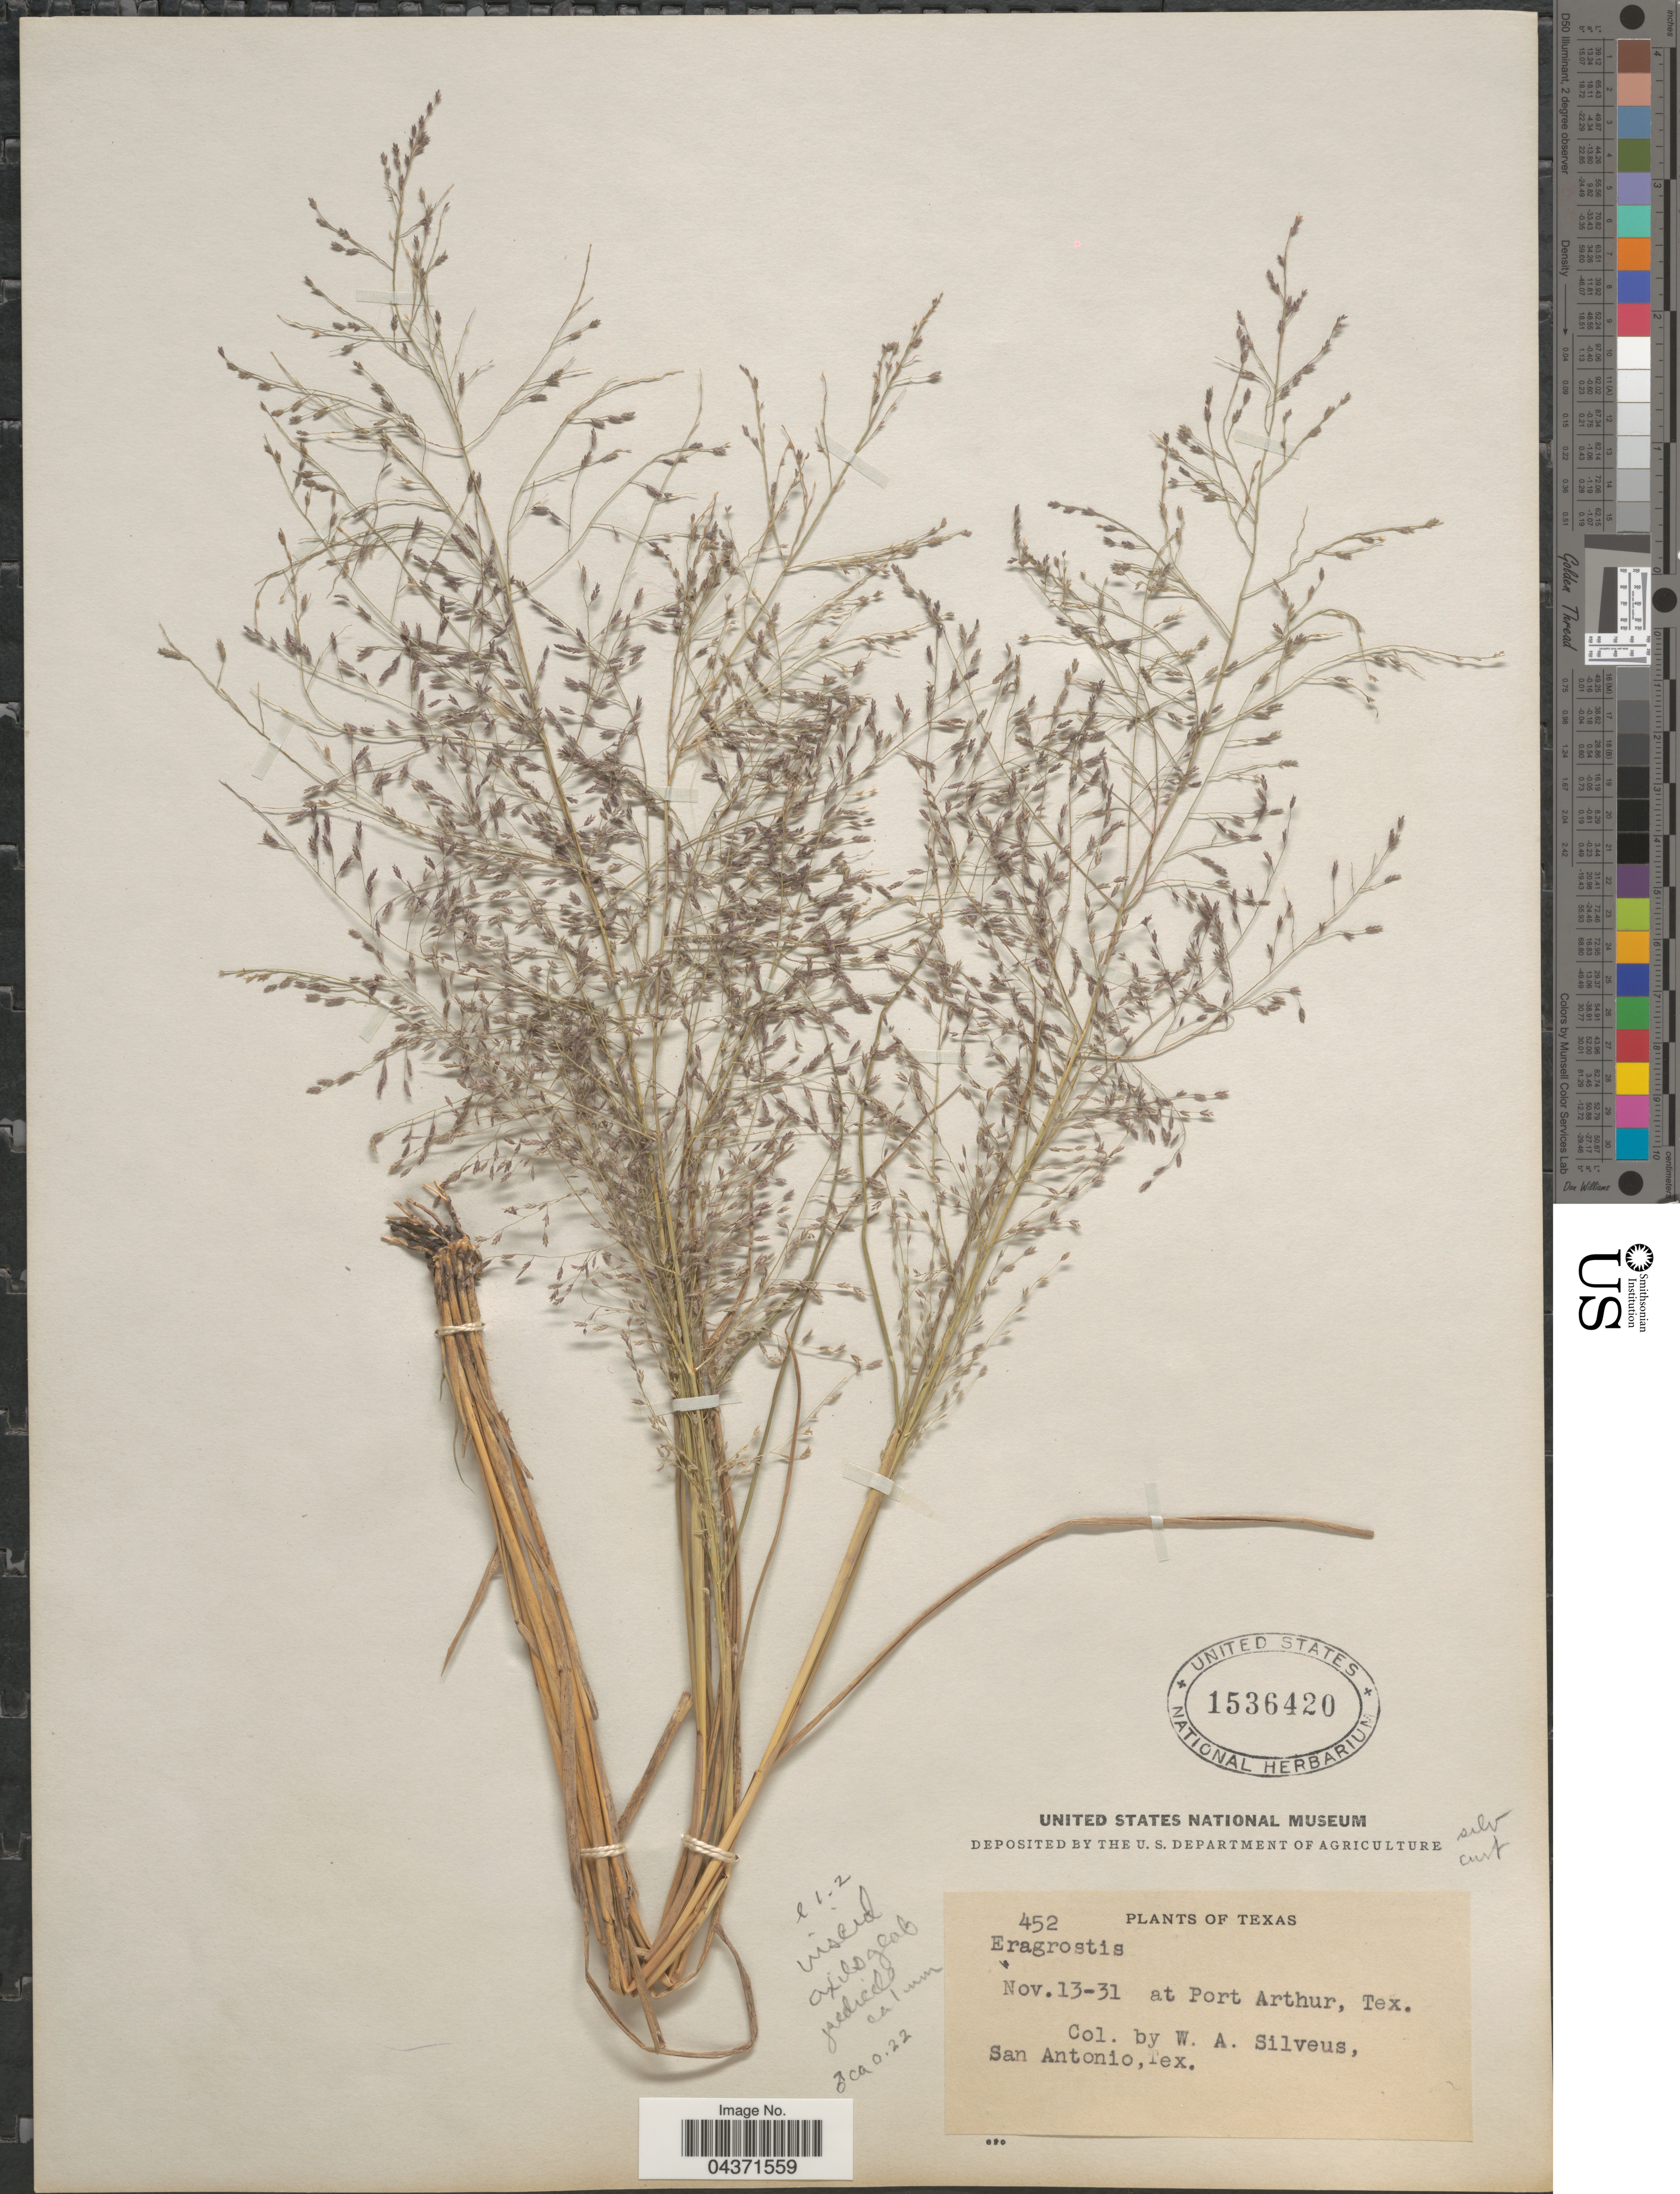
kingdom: Plantae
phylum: Tracheophyta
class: Liliopsida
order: Poales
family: Poaceae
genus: Eragrostis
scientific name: Eragrostis silveana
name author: Swallen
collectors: W. Silveus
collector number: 452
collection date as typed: Transcribed d/m/y: 13/11/31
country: United States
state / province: Texas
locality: At Port Arthur.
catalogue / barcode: US 1536420